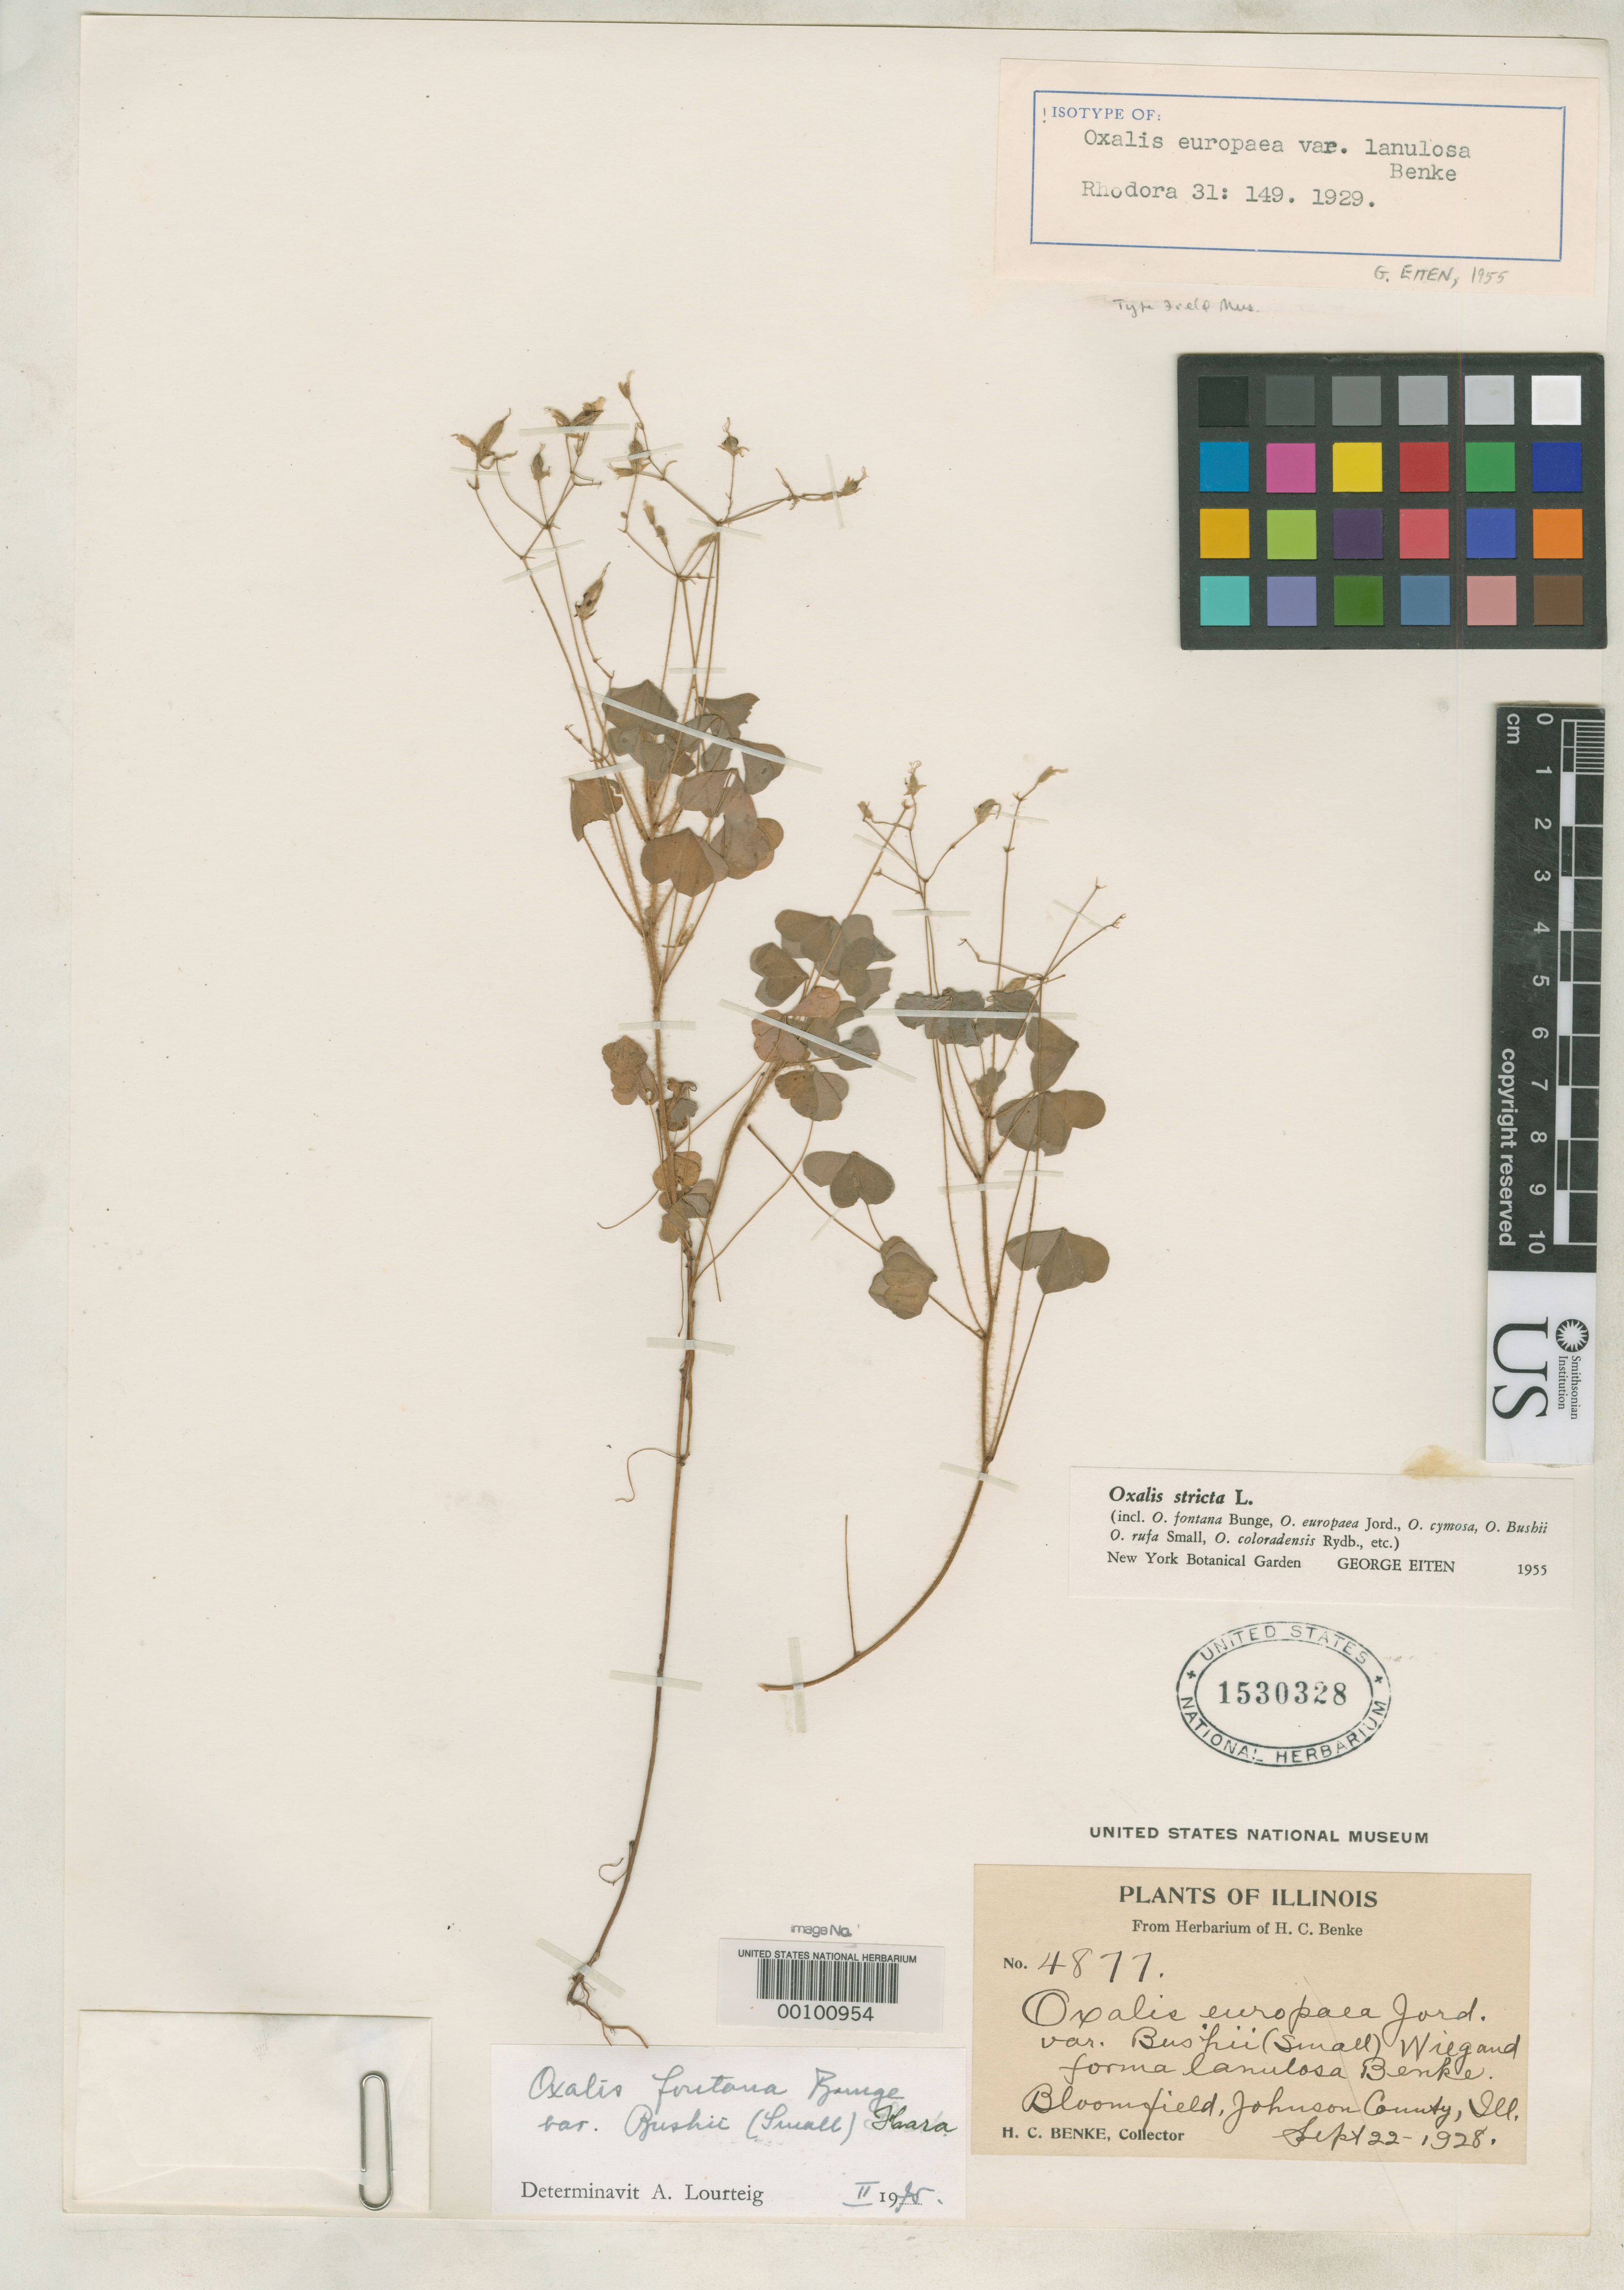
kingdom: Plantae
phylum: Tracheophyta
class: Magnoliopsida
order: Oxalidales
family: Oxalidaceae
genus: Oxalis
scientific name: Oxalis europaea var. lanulosa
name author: Benke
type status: Isotype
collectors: H. Benke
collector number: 4877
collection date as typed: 22 Sep 1928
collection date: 1928-09-22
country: United States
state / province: Illinois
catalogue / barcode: US 1530328